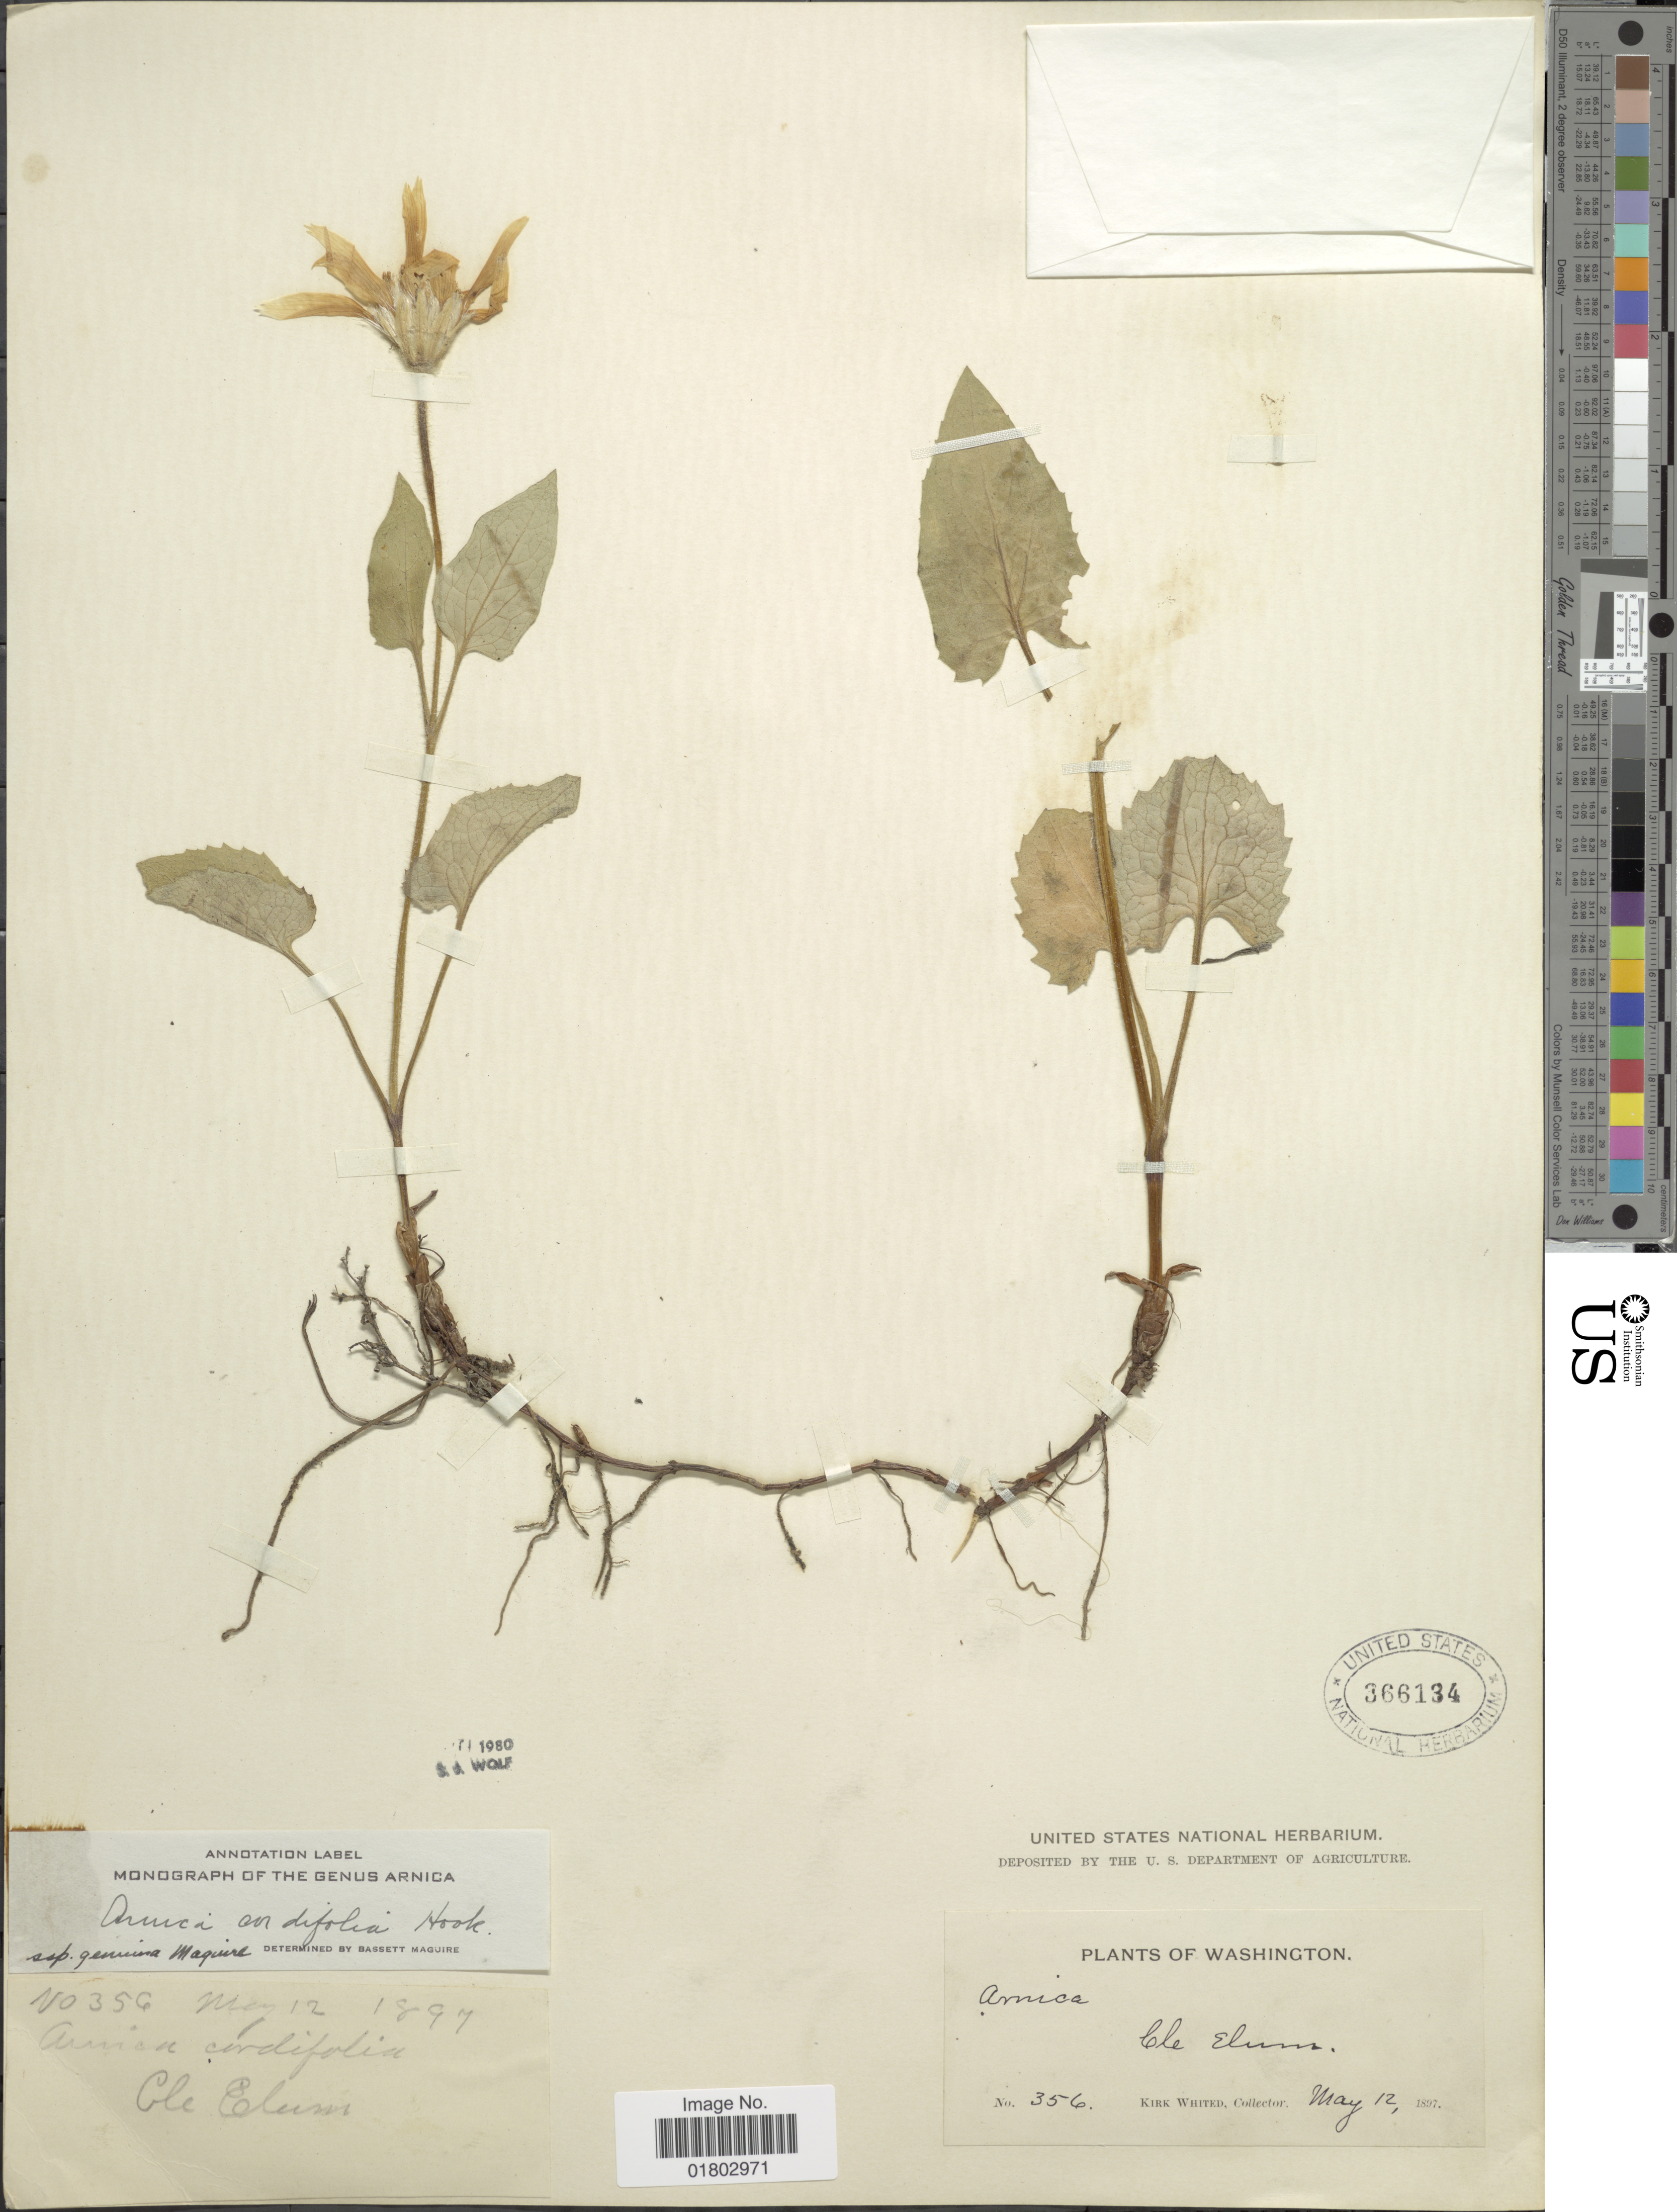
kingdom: Plantae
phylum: Tracheophyta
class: Magnoliopsida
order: Asterales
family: Asteraceae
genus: Arnica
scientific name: Arnica cordifolia subsp. genuina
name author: Maguire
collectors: K. Whited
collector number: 356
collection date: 1897-05-12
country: United States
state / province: Washington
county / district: Kittitas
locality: Cle Elum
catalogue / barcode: US 366134